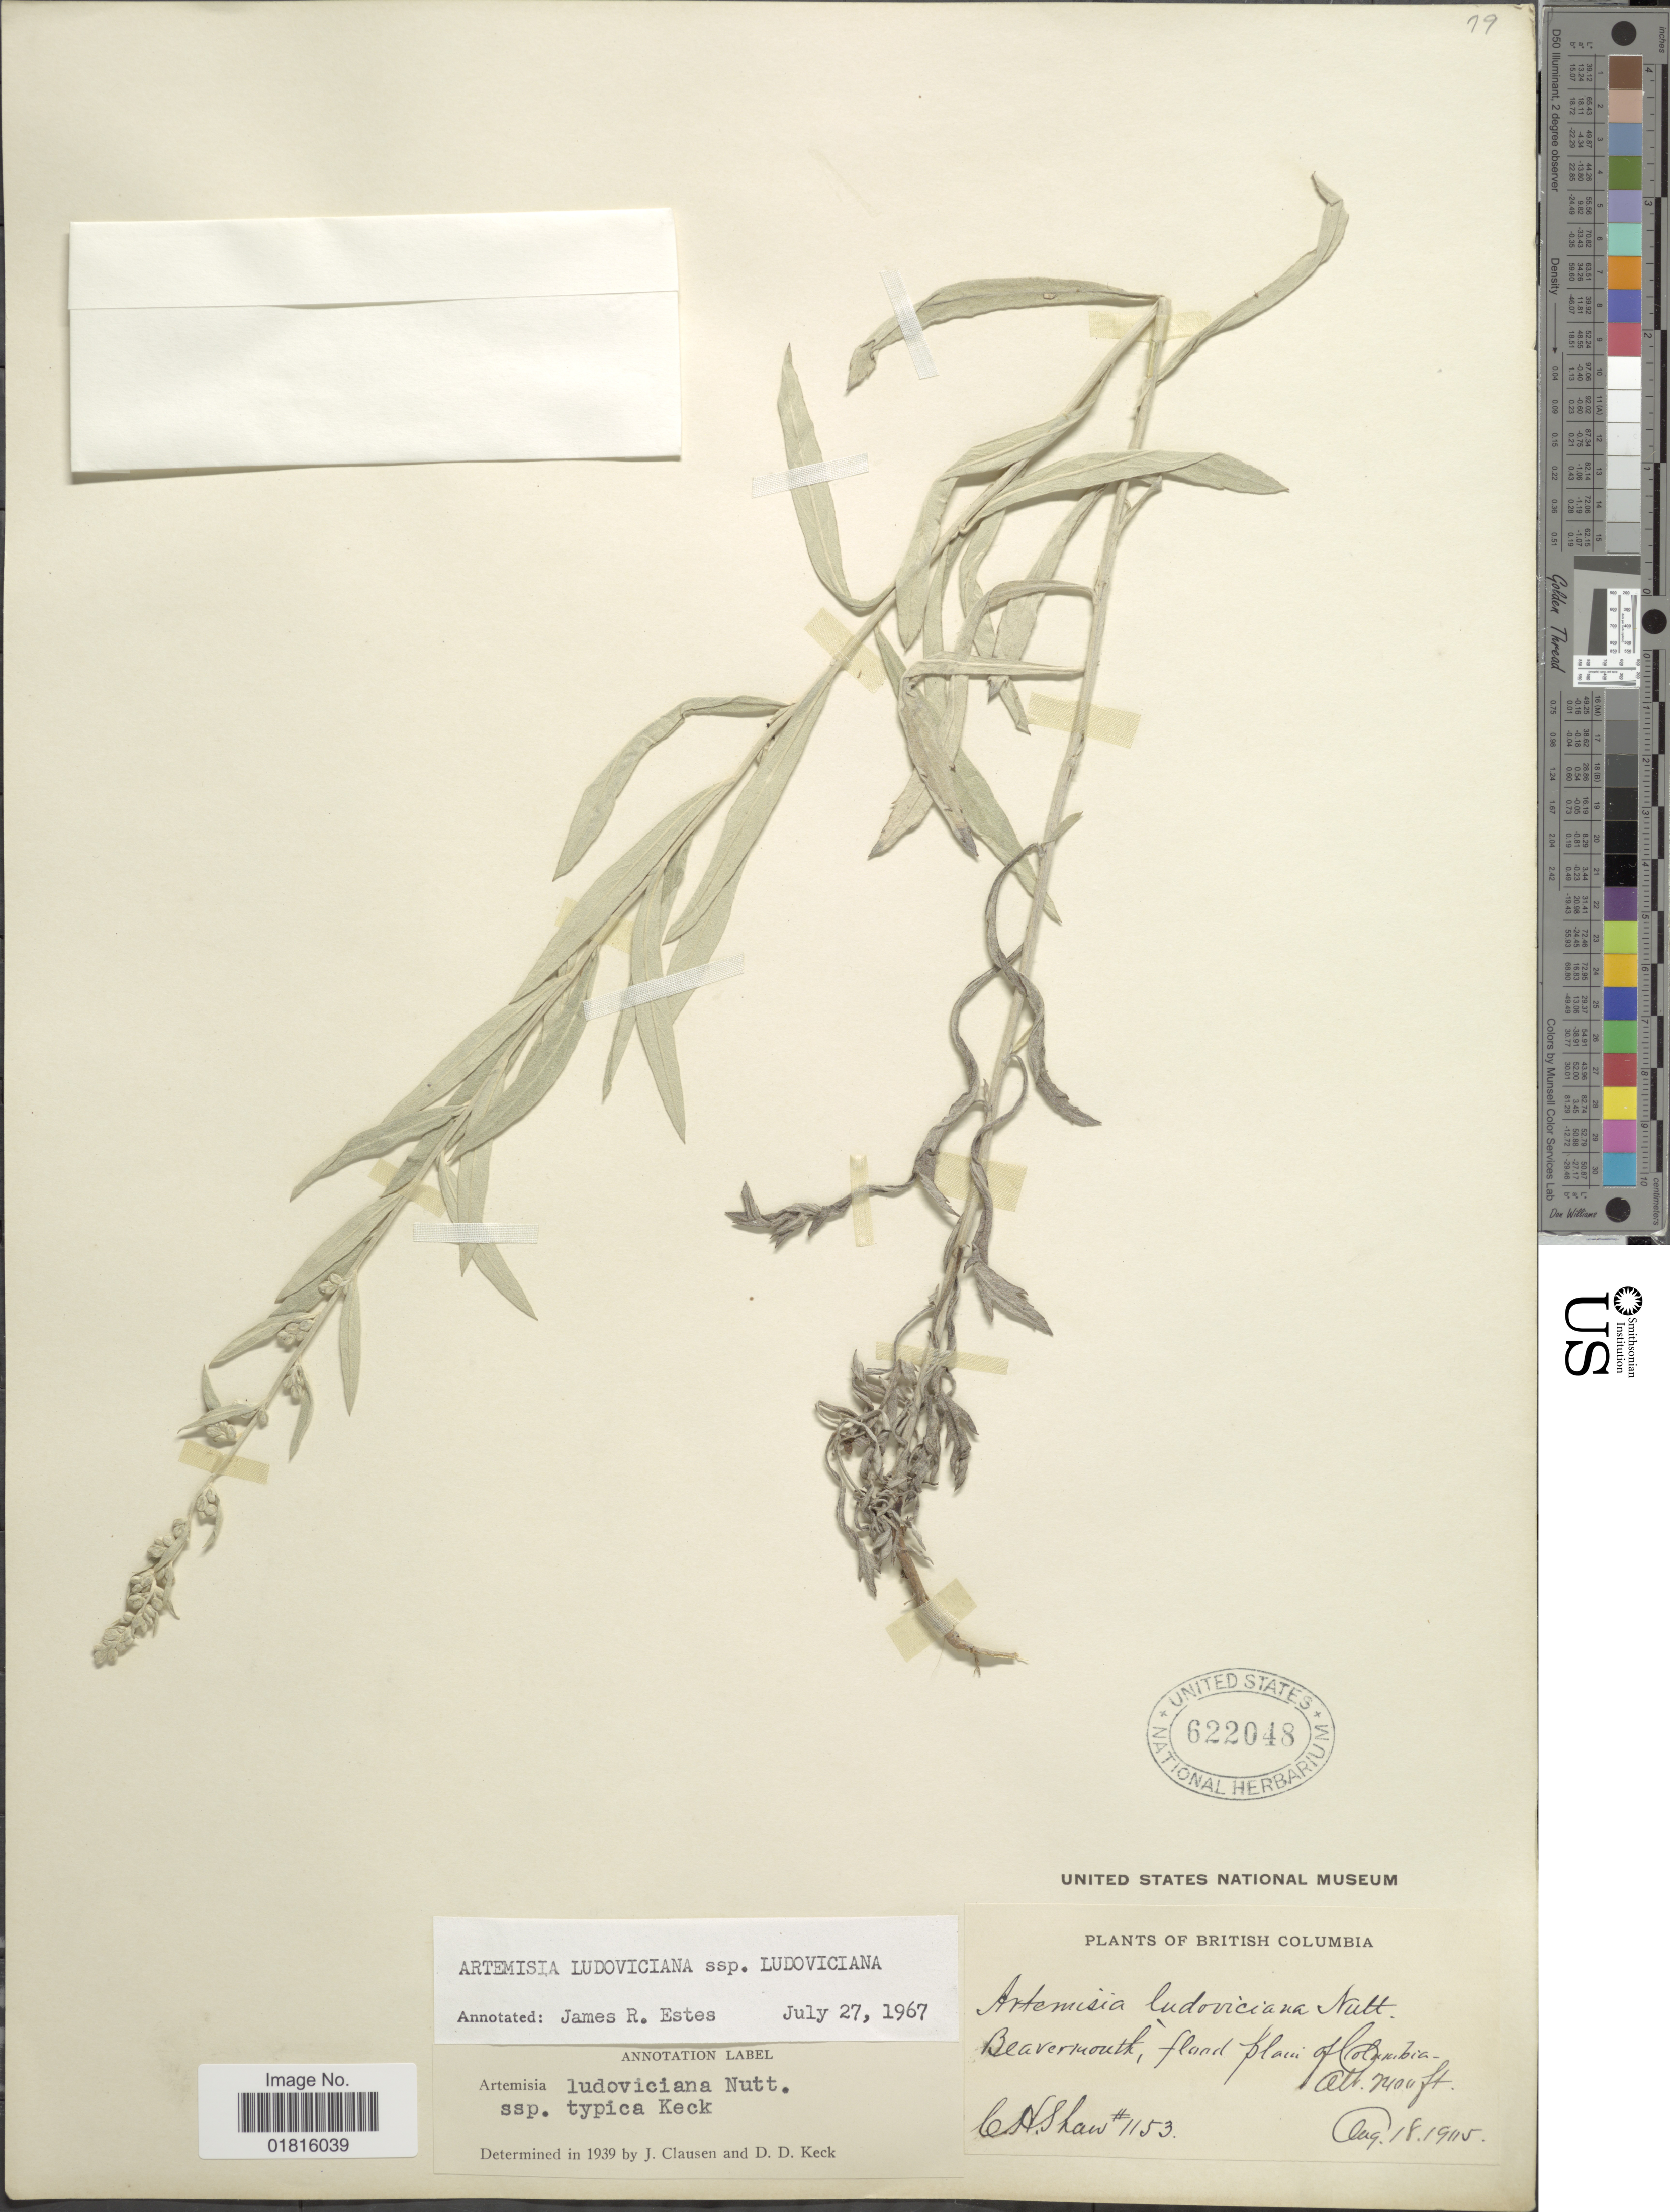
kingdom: Plantae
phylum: Tracheophyta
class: Magnoliopsida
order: Asterales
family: Asteraceae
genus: Artemisia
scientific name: Artemisia ludoviciana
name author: Nutt.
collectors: C. H. Shaw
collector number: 1153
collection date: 1915-08-18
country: Canada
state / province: British Columbia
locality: Beavermouth, fload plain of Columbia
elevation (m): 2256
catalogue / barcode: US 622048